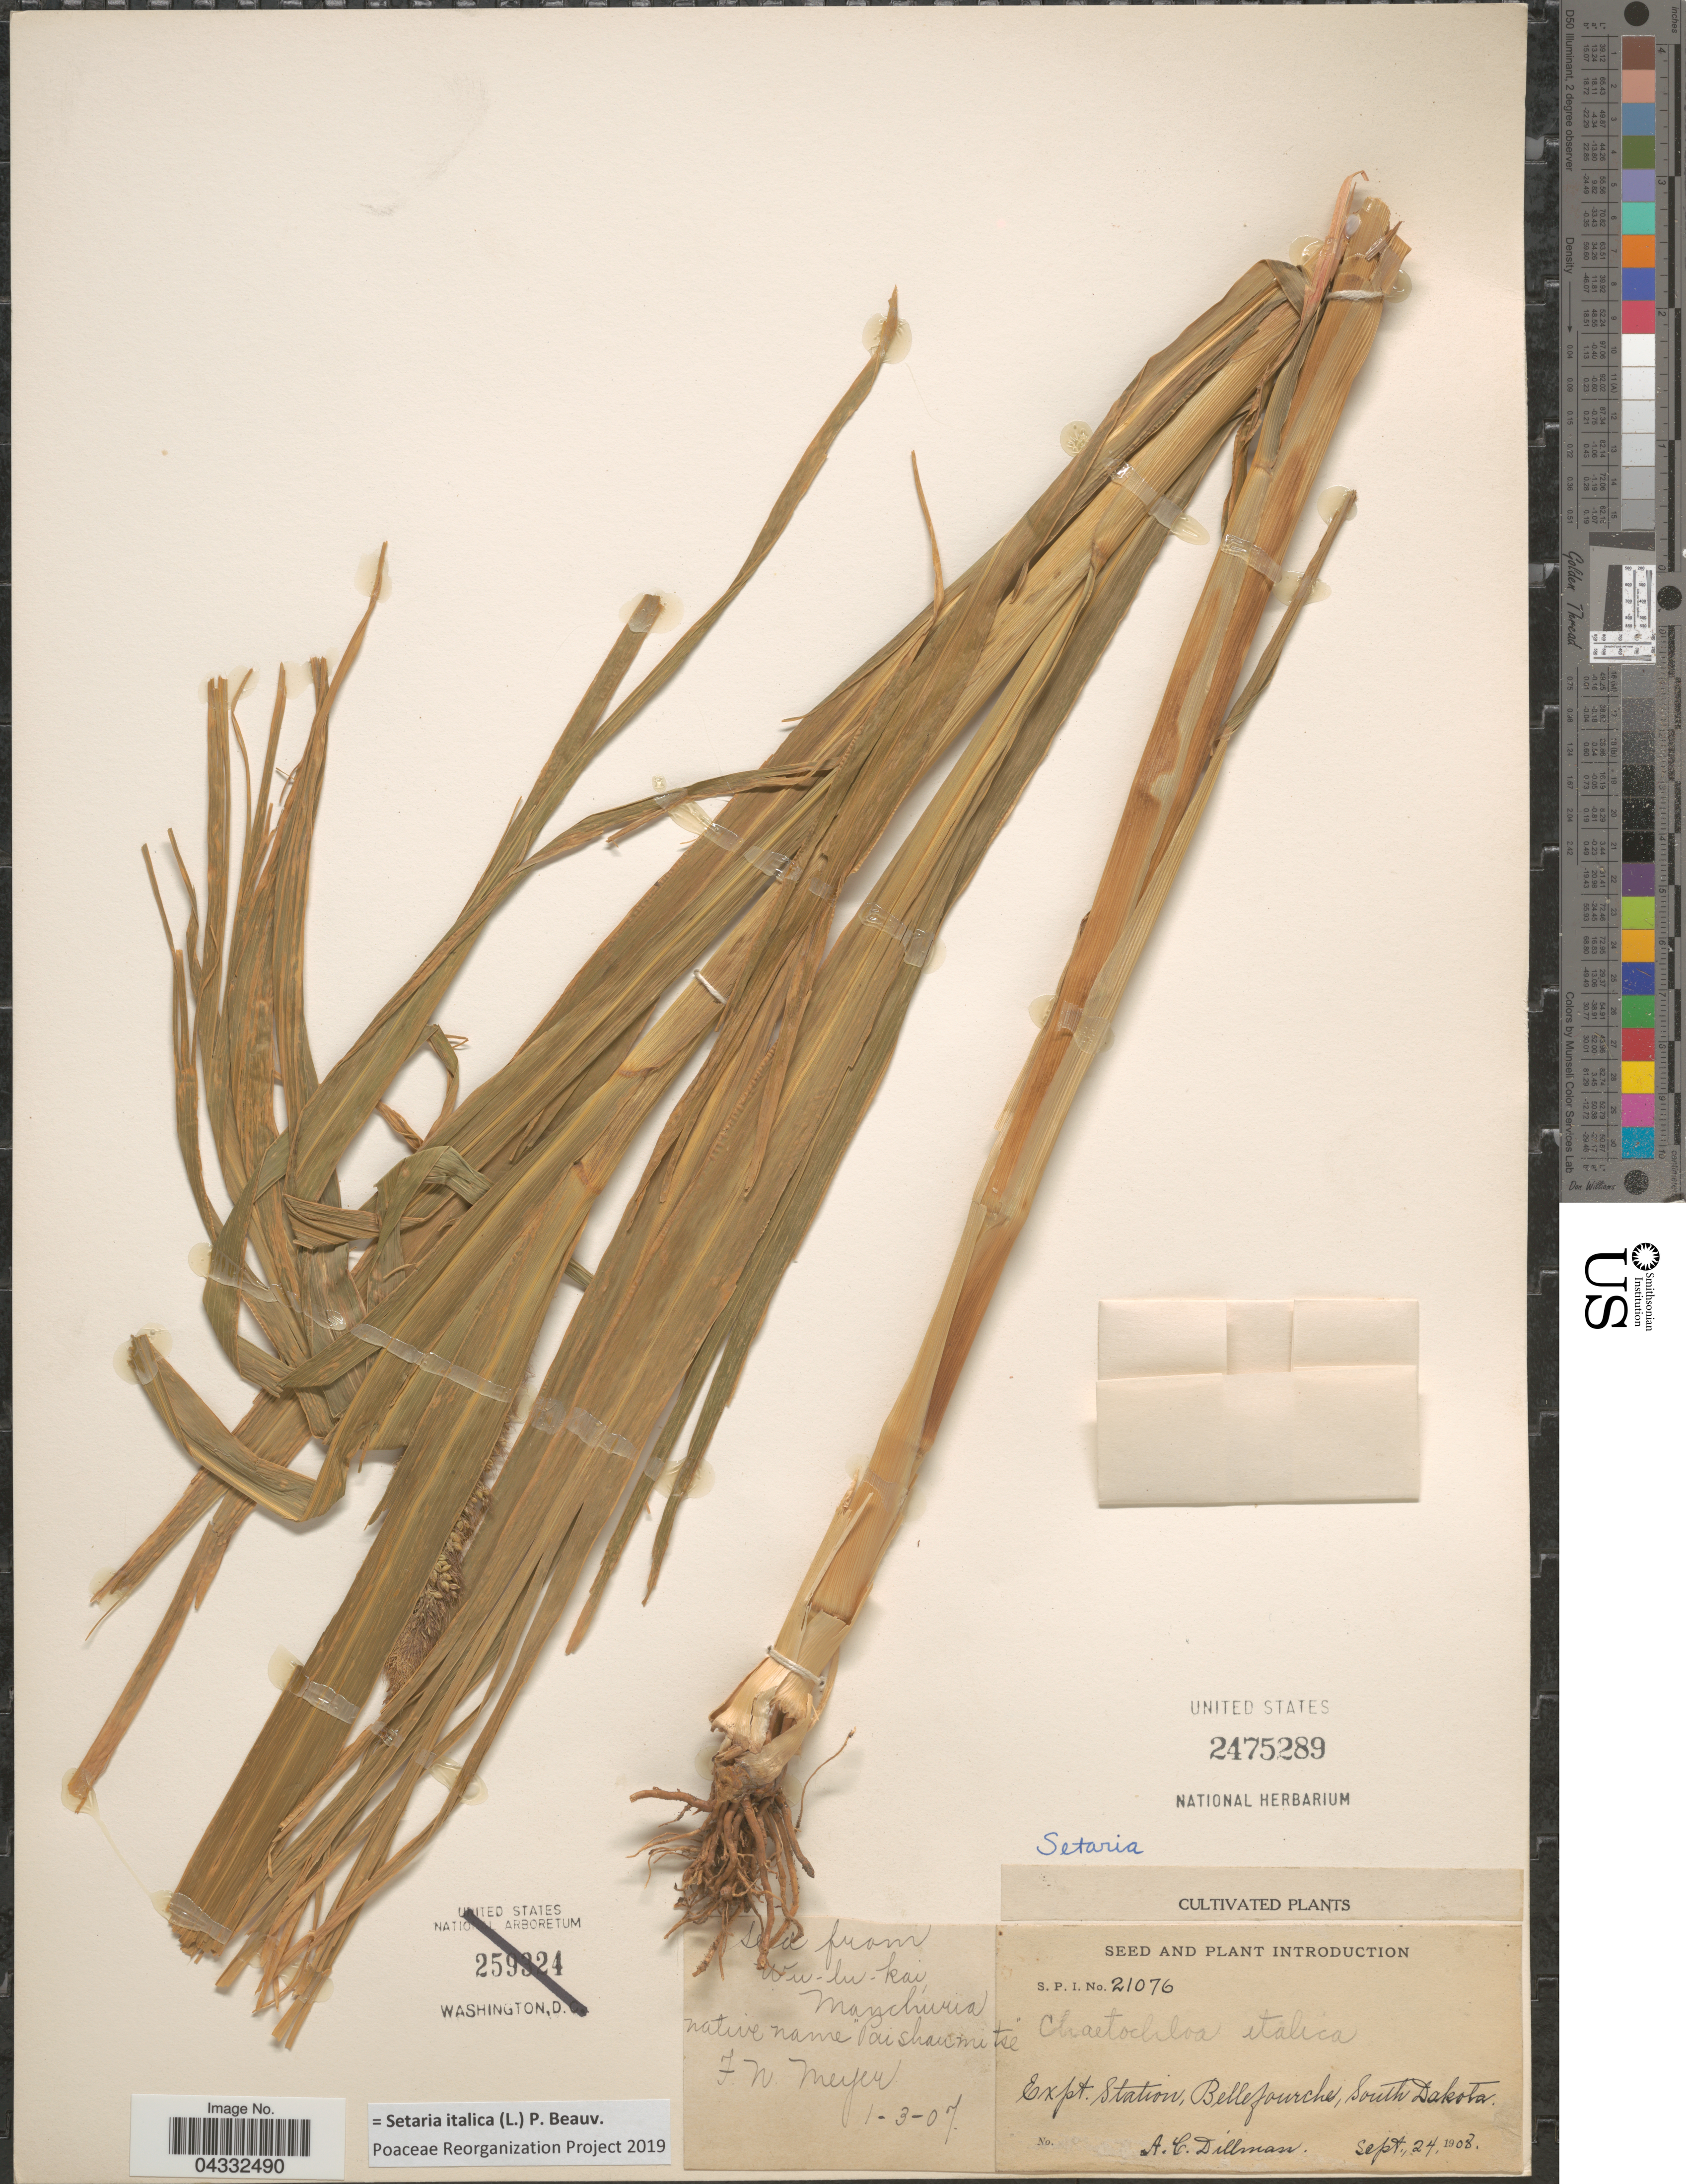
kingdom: Plantae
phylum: Tracheophyta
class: Liliopsida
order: Poales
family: Poaceae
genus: Setaria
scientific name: Setaria italica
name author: (L.) P. Beauv.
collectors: A. Dillman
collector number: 21076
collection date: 1908-09-24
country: United States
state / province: South Dakota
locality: Expt. Station, Bellefourche.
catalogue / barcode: US 2475289